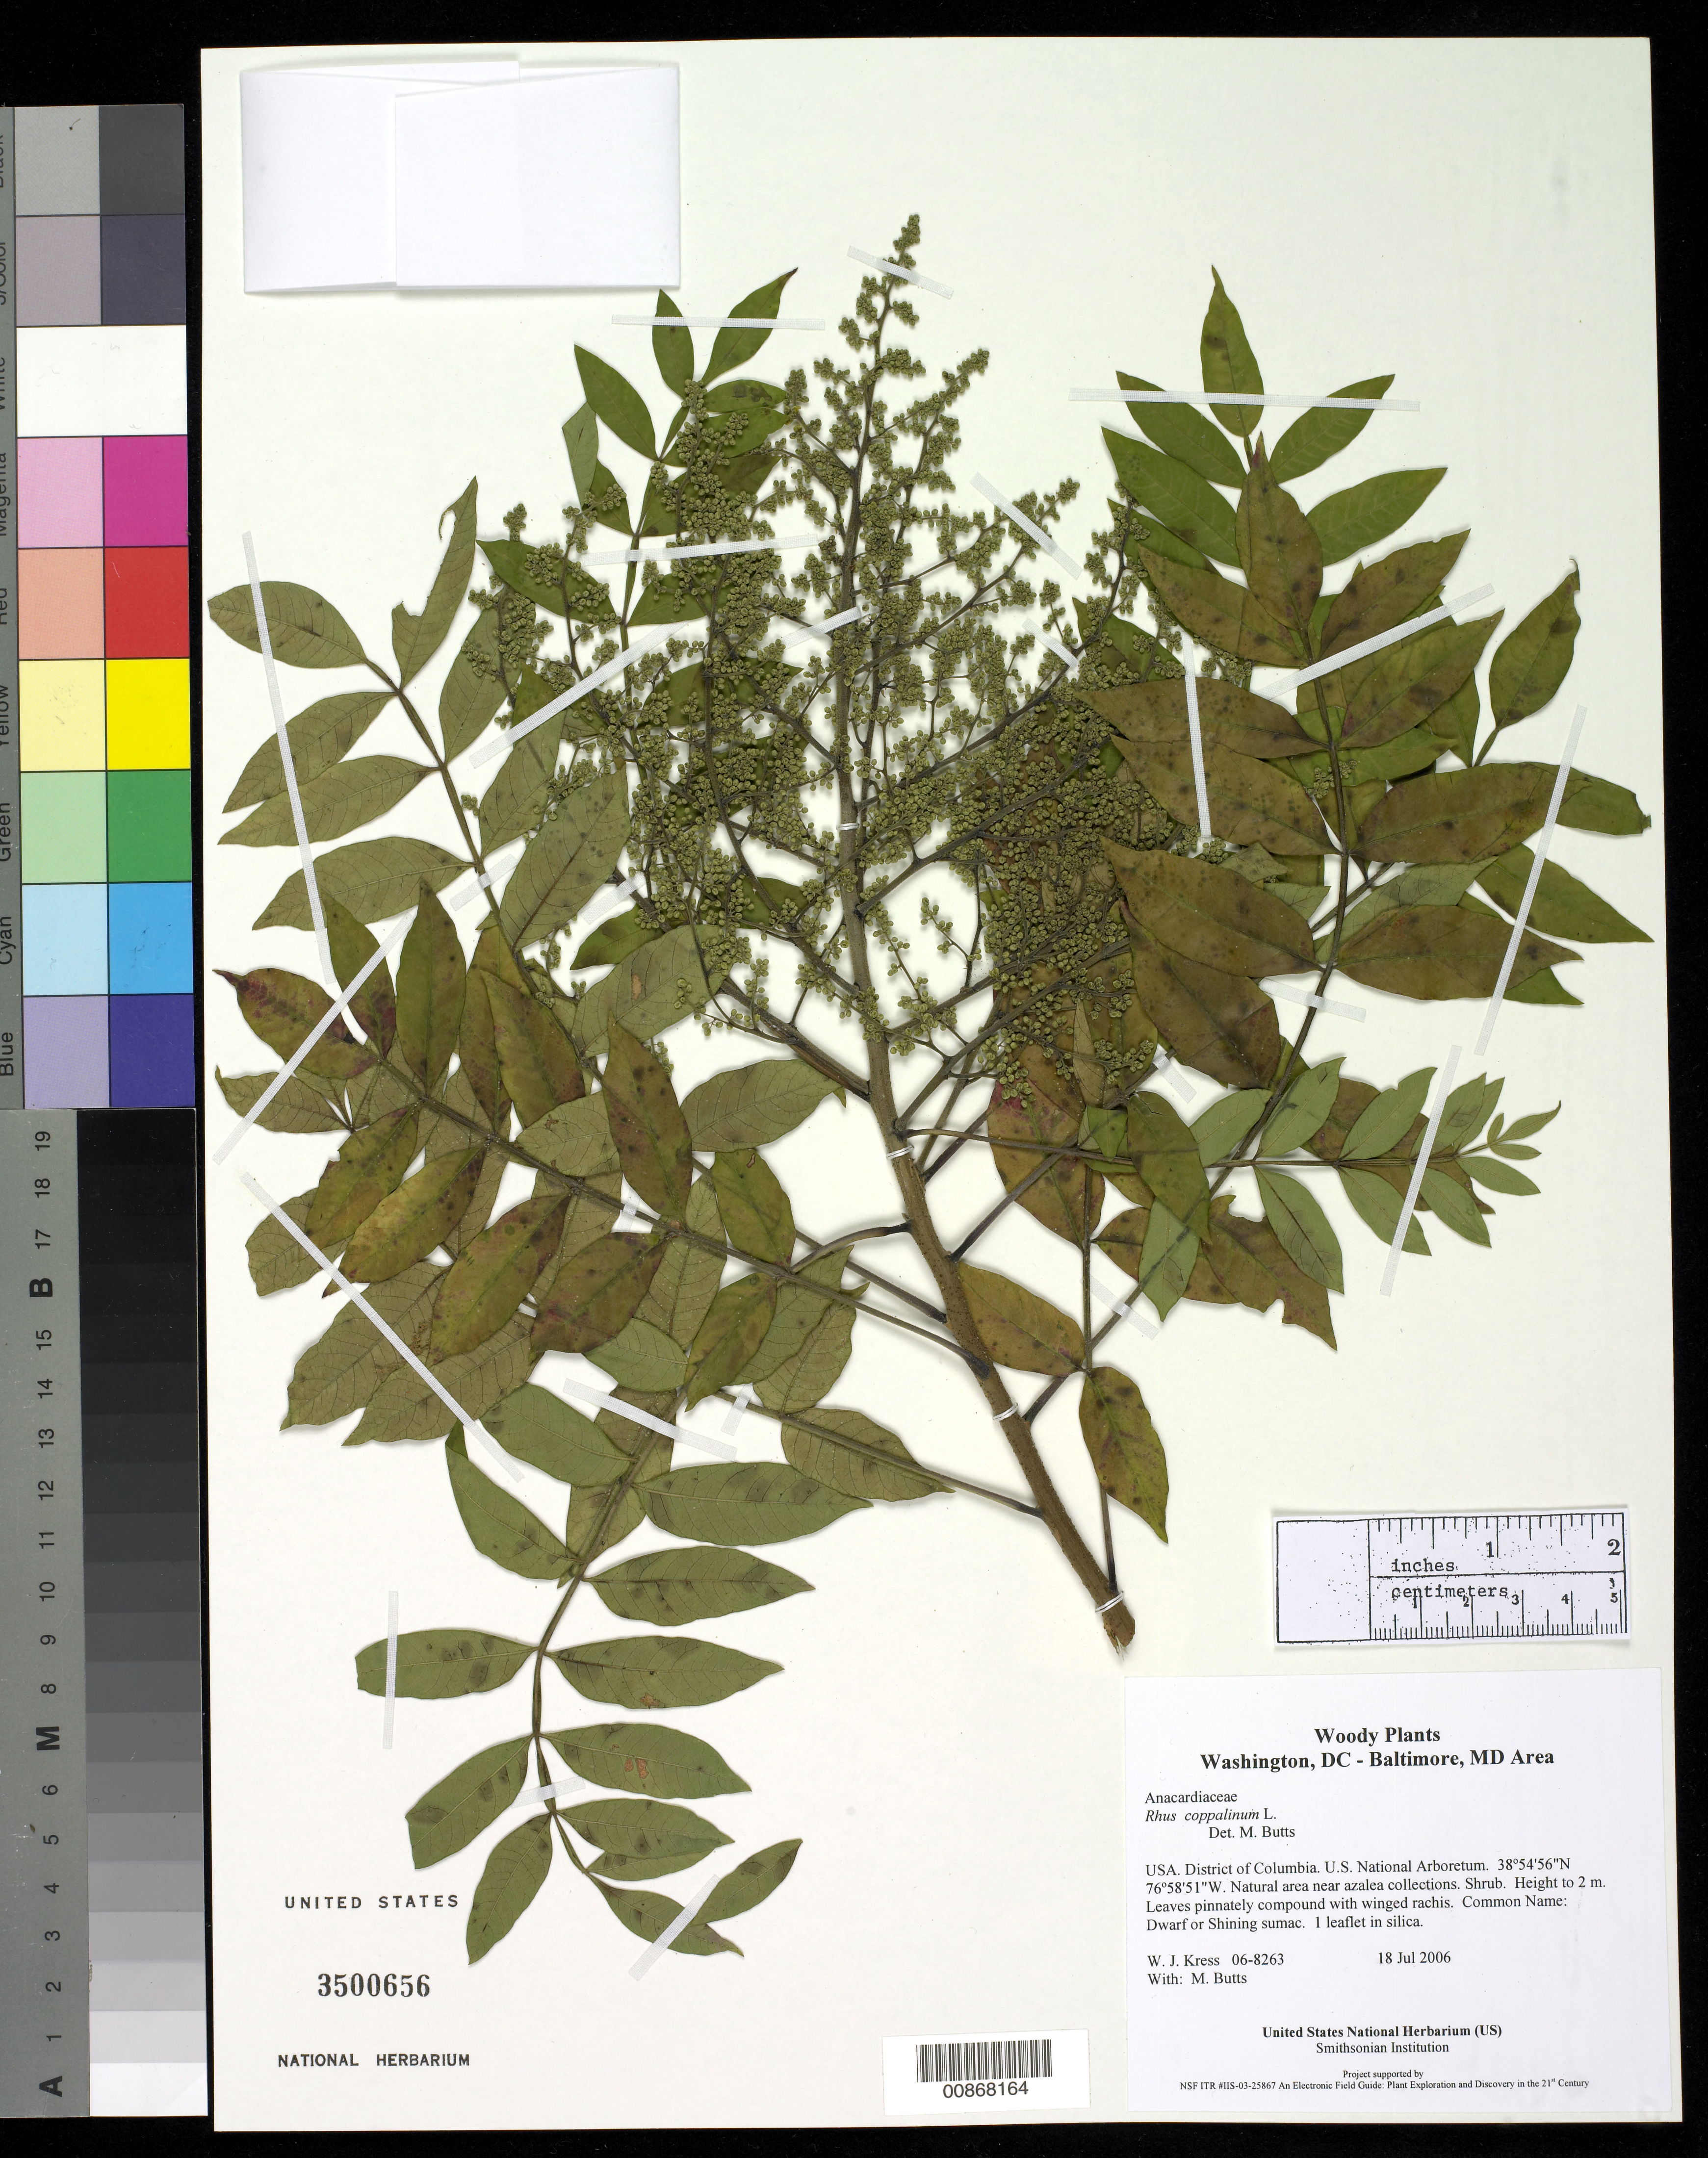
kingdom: Plantae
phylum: Tracheophyta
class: Magnoliopsida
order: Sapindales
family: Anacardiaceae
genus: Rhus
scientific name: Rhus copallinum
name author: L.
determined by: Butts, M. B.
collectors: W. J. Kress & M. B. Butts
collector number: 06-8263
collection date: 2006-07-18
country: United States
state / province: District of Columbia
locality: U.S. National Arboretum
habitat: Natural area near azalea collections.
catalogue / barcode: US 3500656